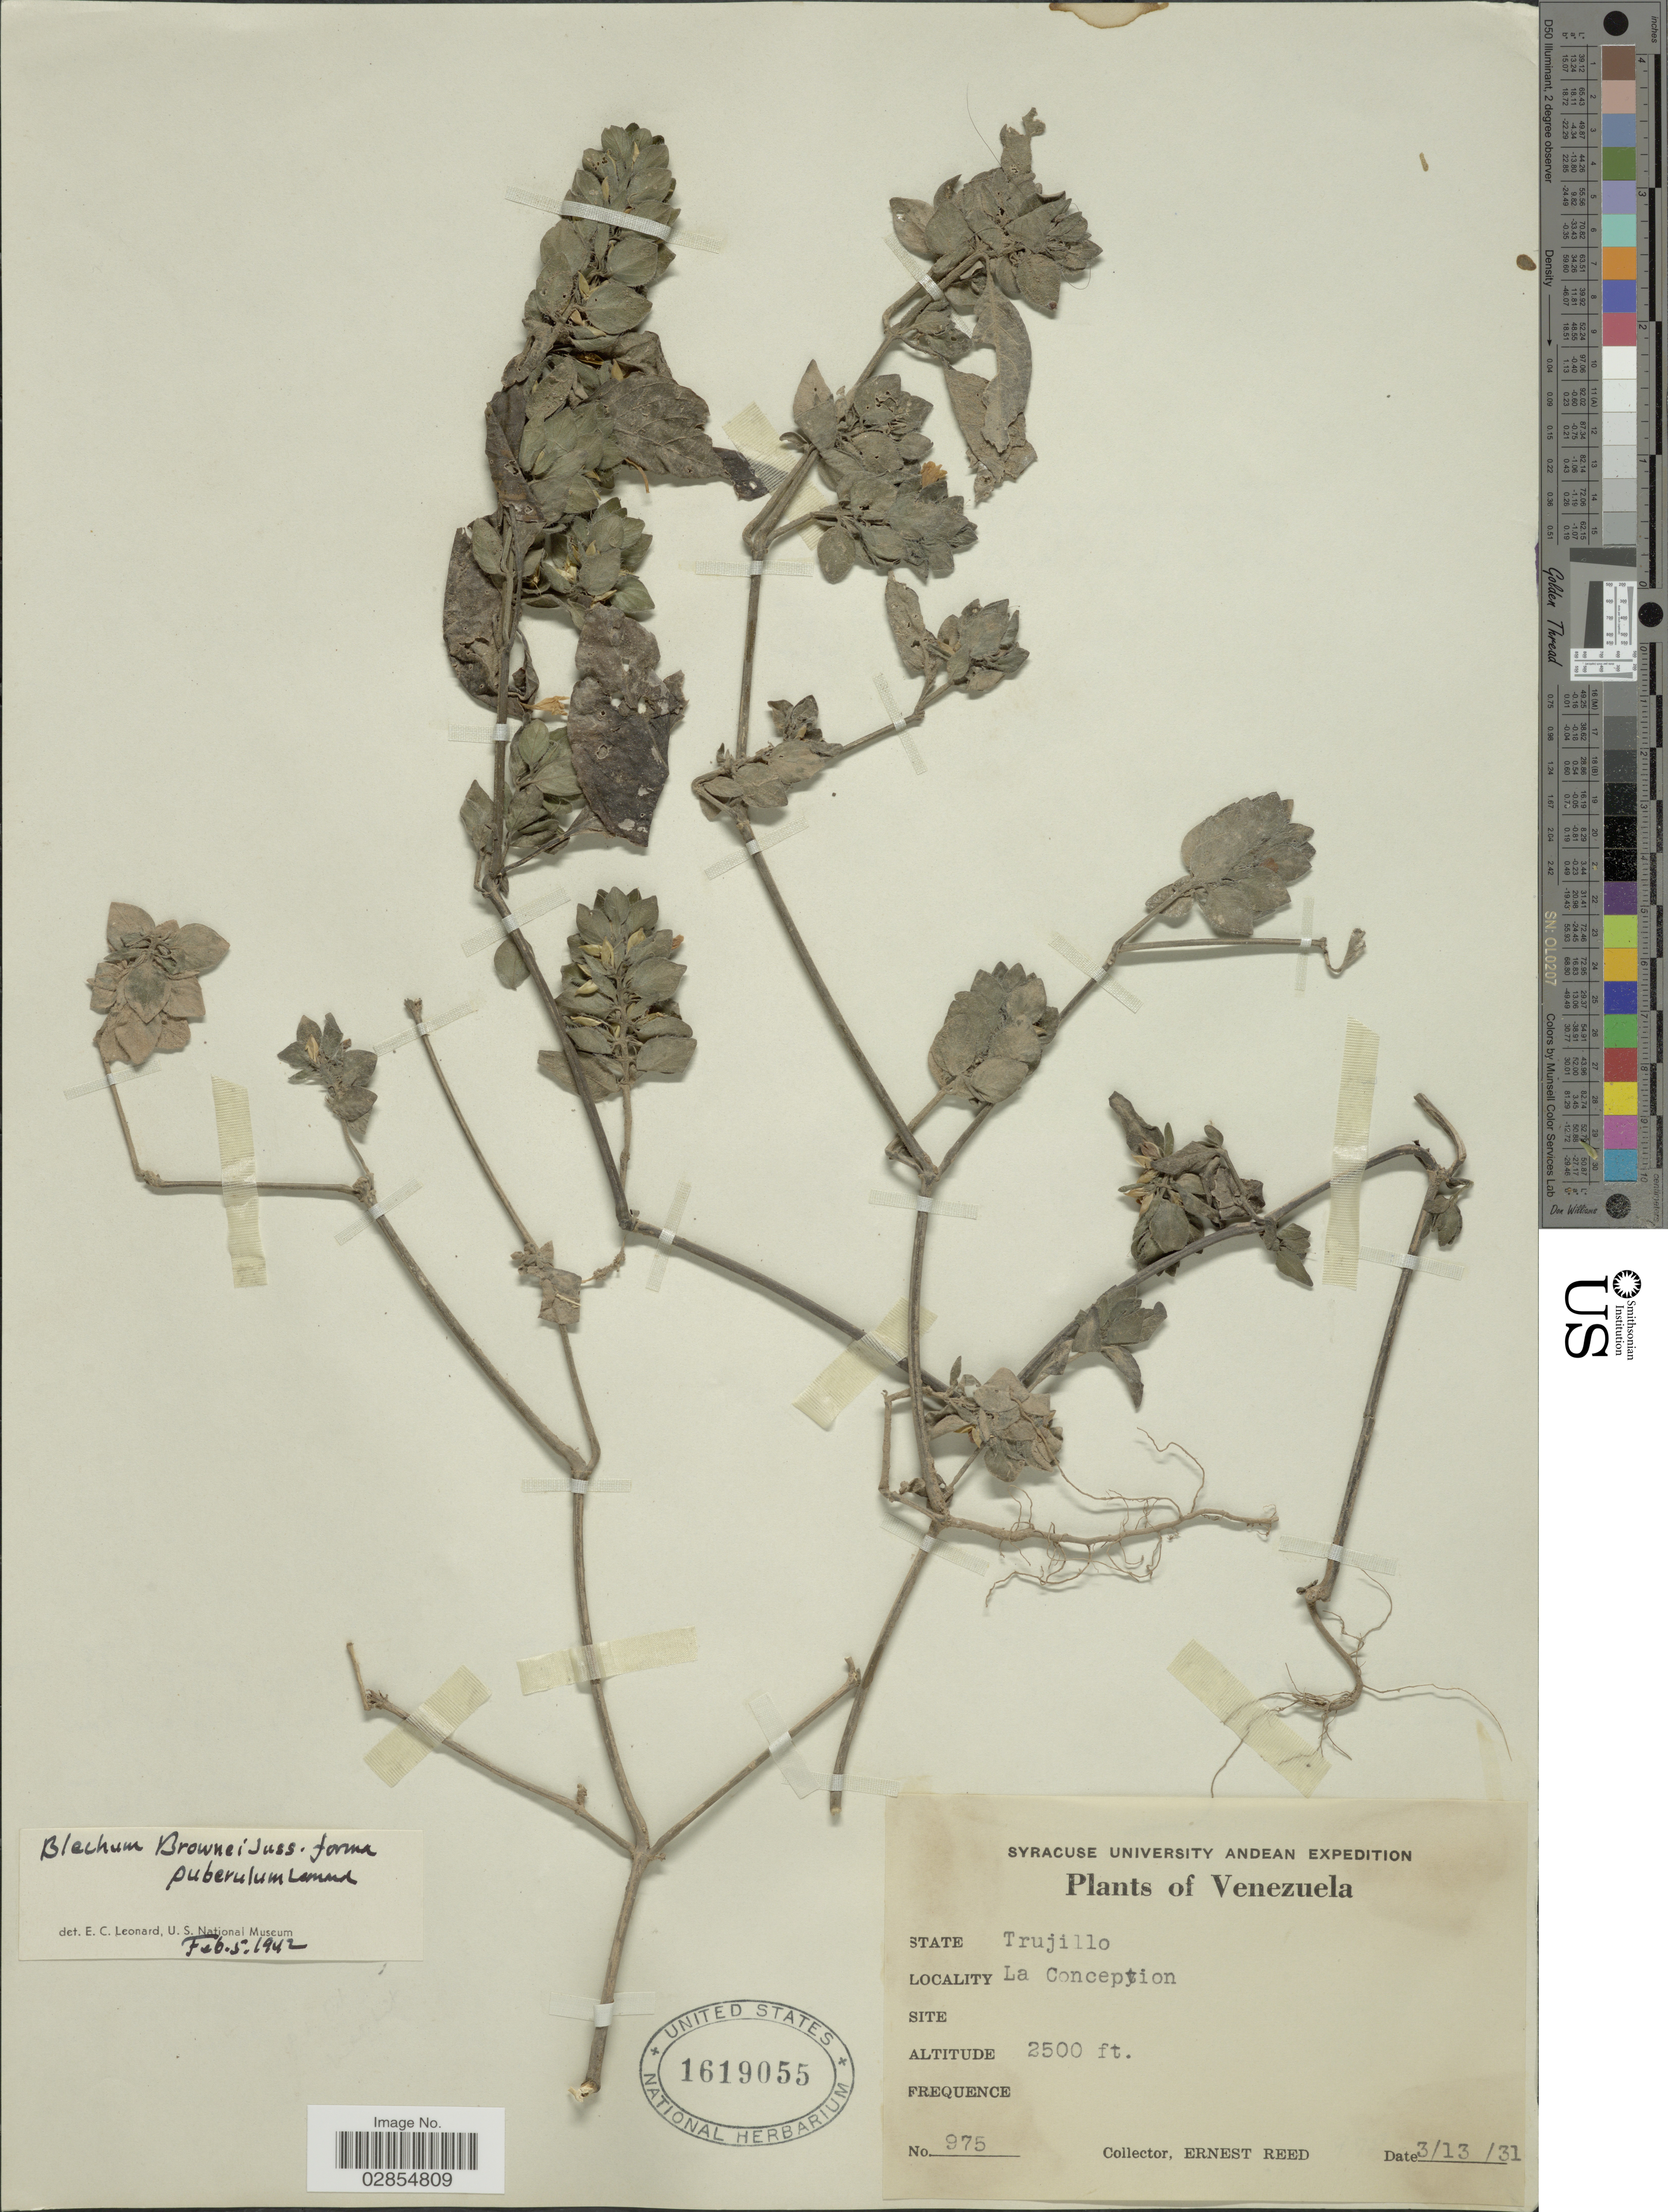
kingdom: Plantae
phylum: Tracheophyta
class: Magnoliopsida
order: Lamiales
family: Acanthaceae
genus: Blechum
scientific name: Blechum pyramidatum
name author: (Lam.) Urb.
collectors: E. Reed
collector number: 975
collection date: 1931-03-13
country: Venezuela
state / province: Trujillo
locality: State Trujillo. La Conception.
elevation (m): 762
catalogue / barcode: US 1619055